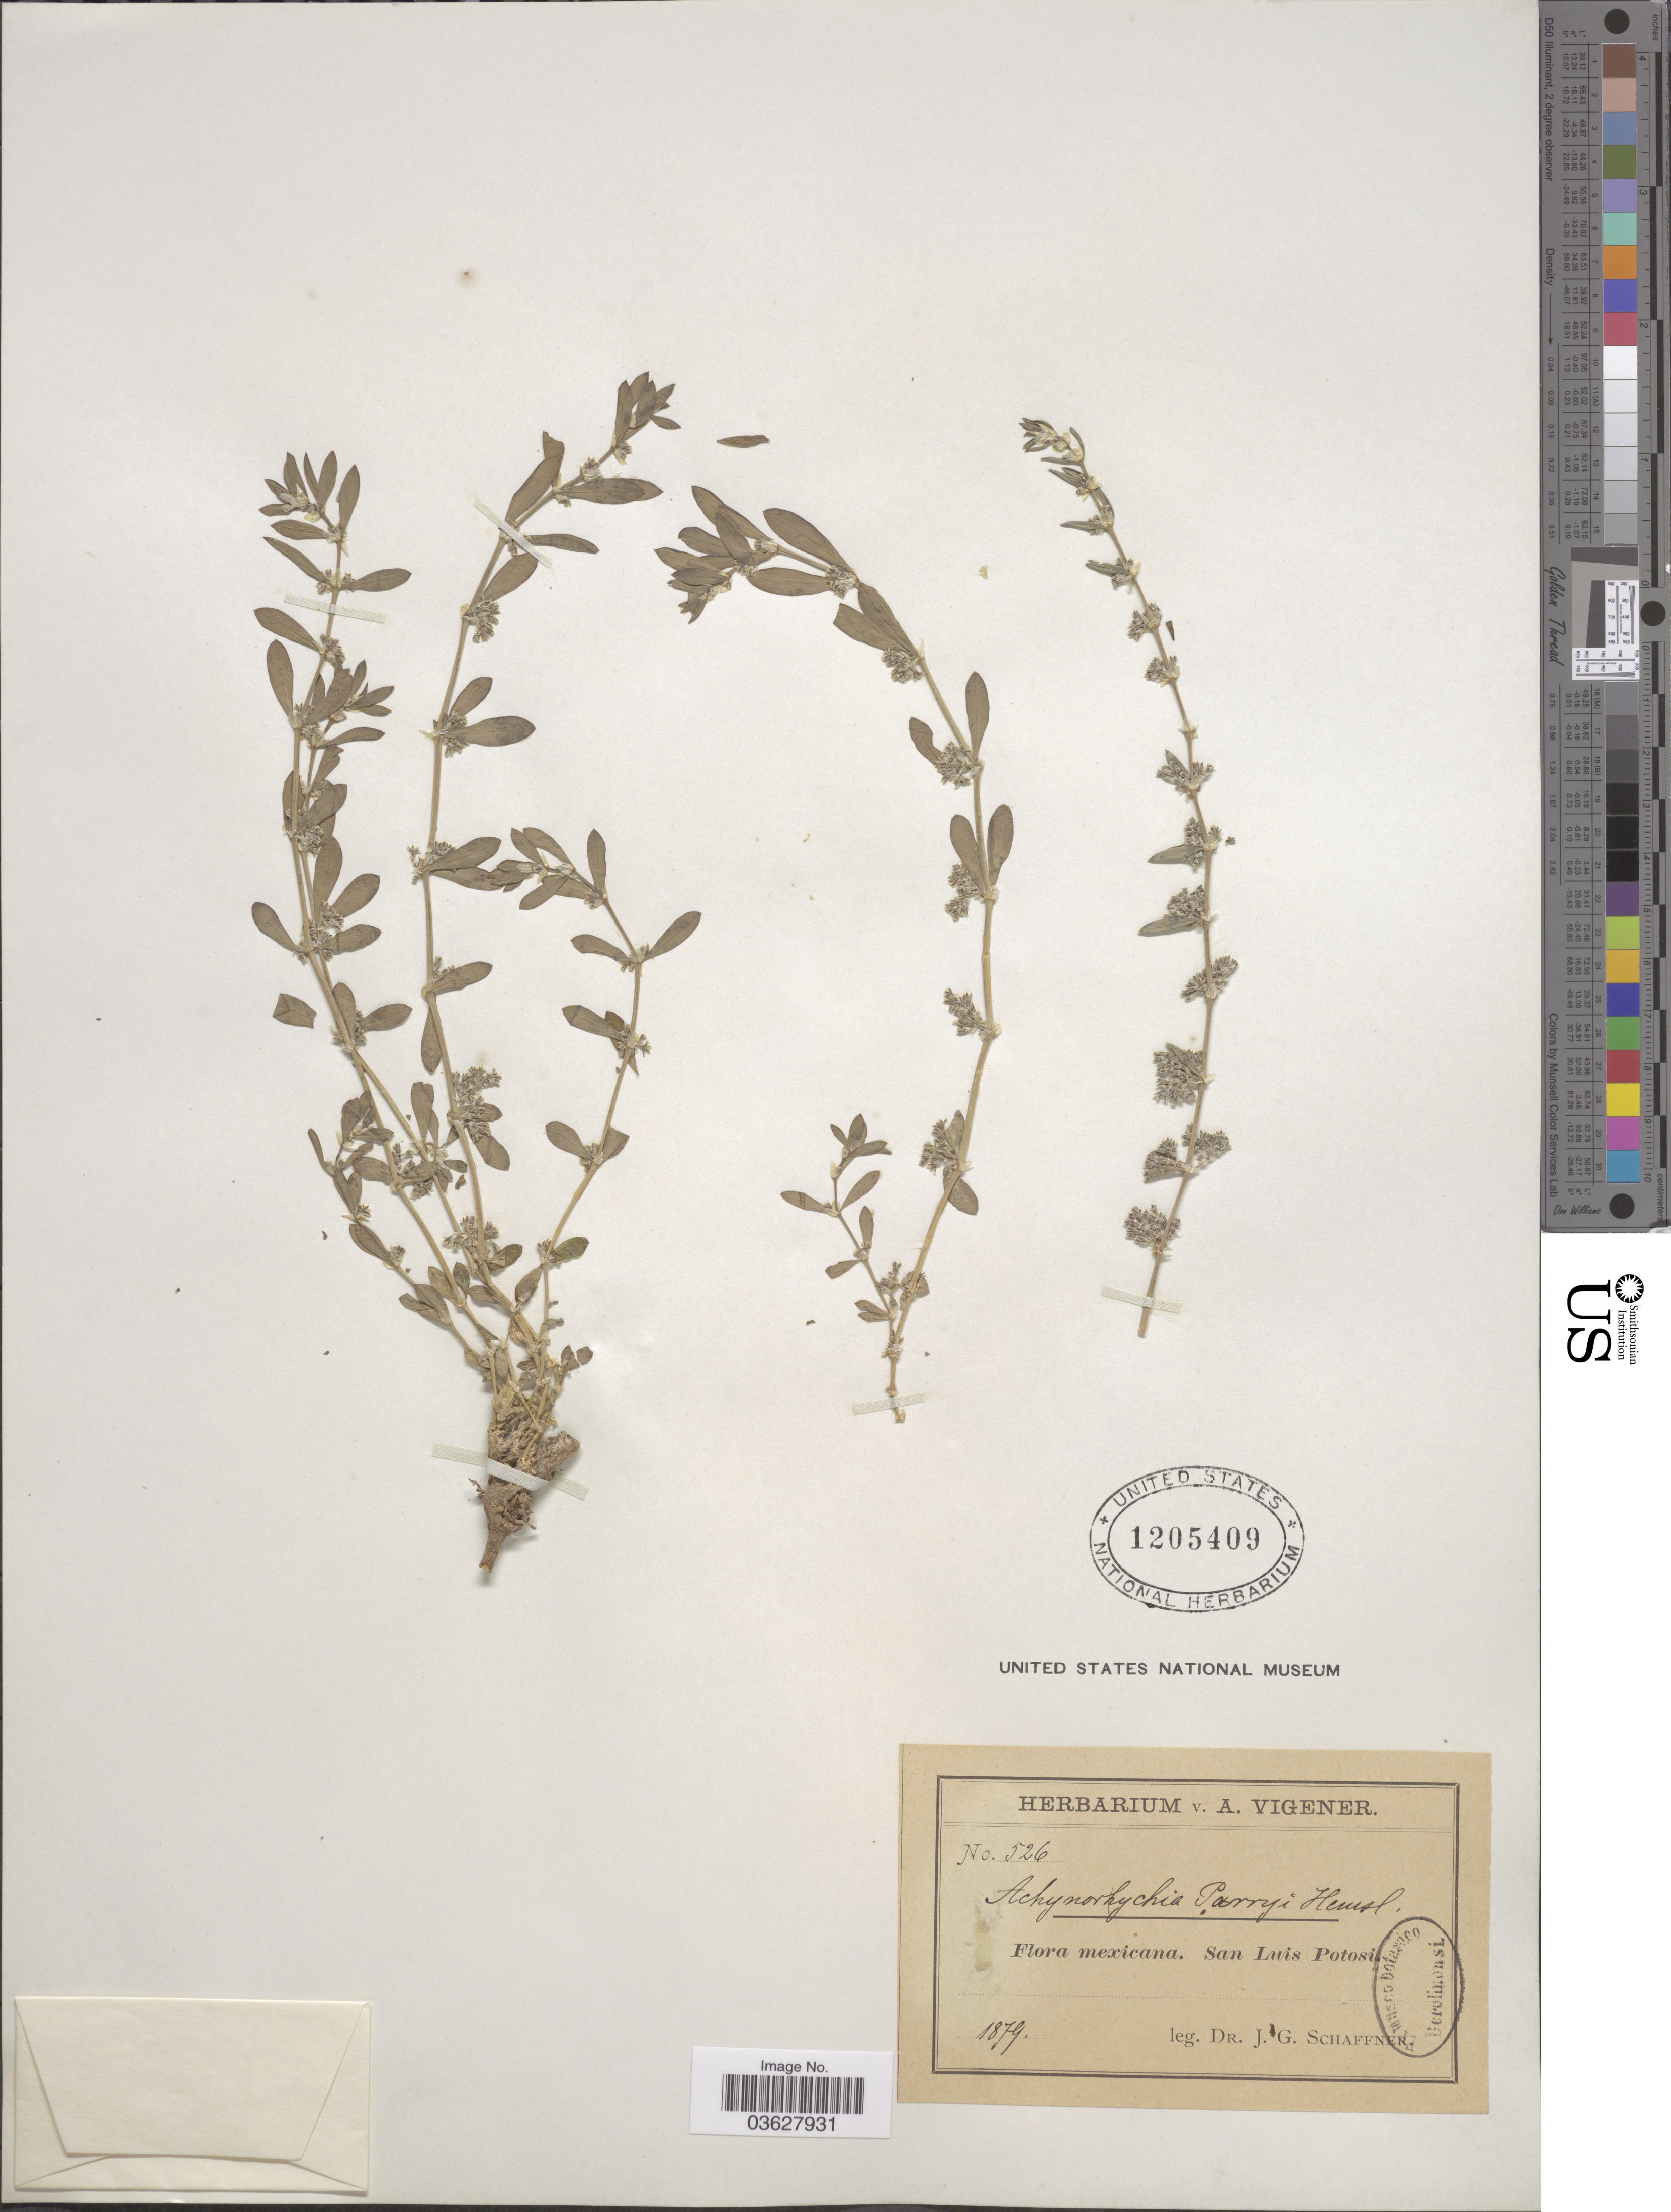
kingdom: Plantae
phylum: Tracheophyta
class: Magnoliopsida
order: Caryophyllales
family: Caryophyllaceae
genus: Achyronychia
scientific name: Achyronychia parryi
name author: Hemsl.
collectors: J. G. Schaffner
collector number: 526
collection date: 1879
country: Mexico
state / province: San Luis Potosí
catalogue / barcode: US 1205409